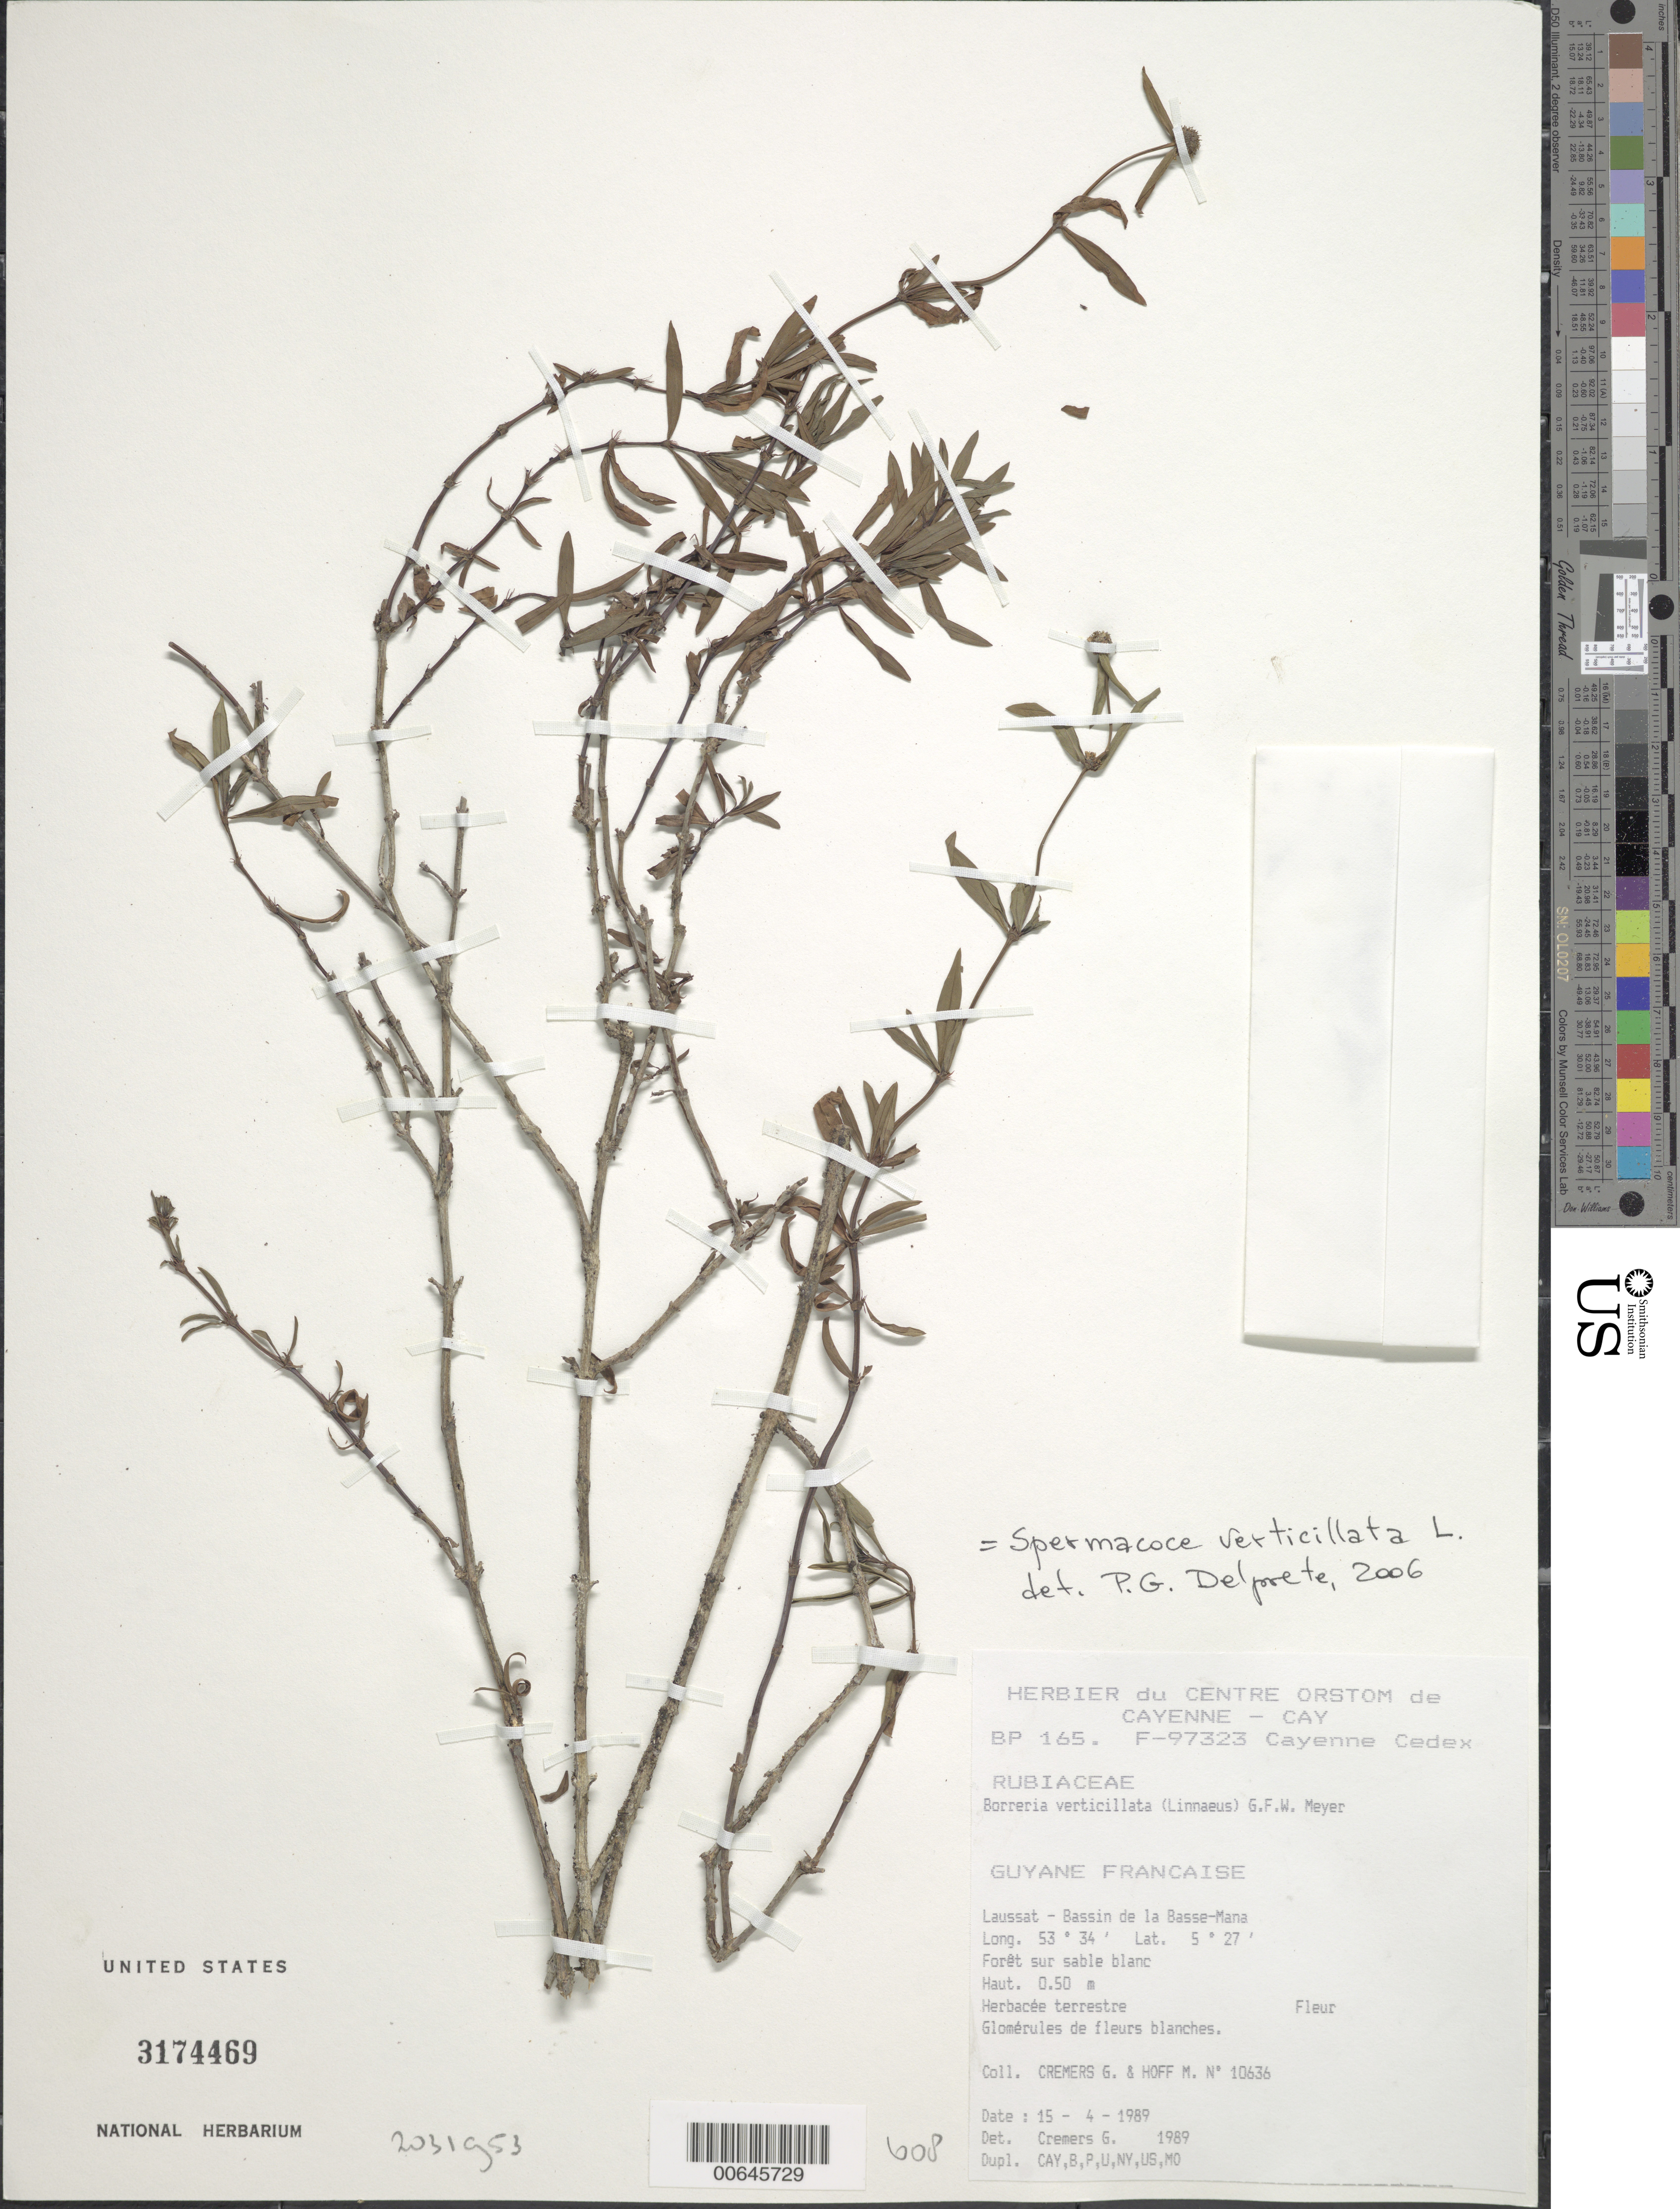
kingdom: Plantae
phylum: Tracheophyta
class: Magnoliopsida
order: Gentianales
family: Rubiaceae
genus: Spermacoce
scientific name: Spermacoce verticillata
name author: L.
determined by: Delprete, P. G., Herb. de Guyane Cay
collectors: G. Cremers & M. Hoff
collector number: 10636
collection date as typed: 15-Apr-89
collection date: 1989-04-15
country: French Guiana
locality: Laussat, Bassin de la Basse-Mana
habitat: Forest on white sand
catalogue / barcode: US 3174469